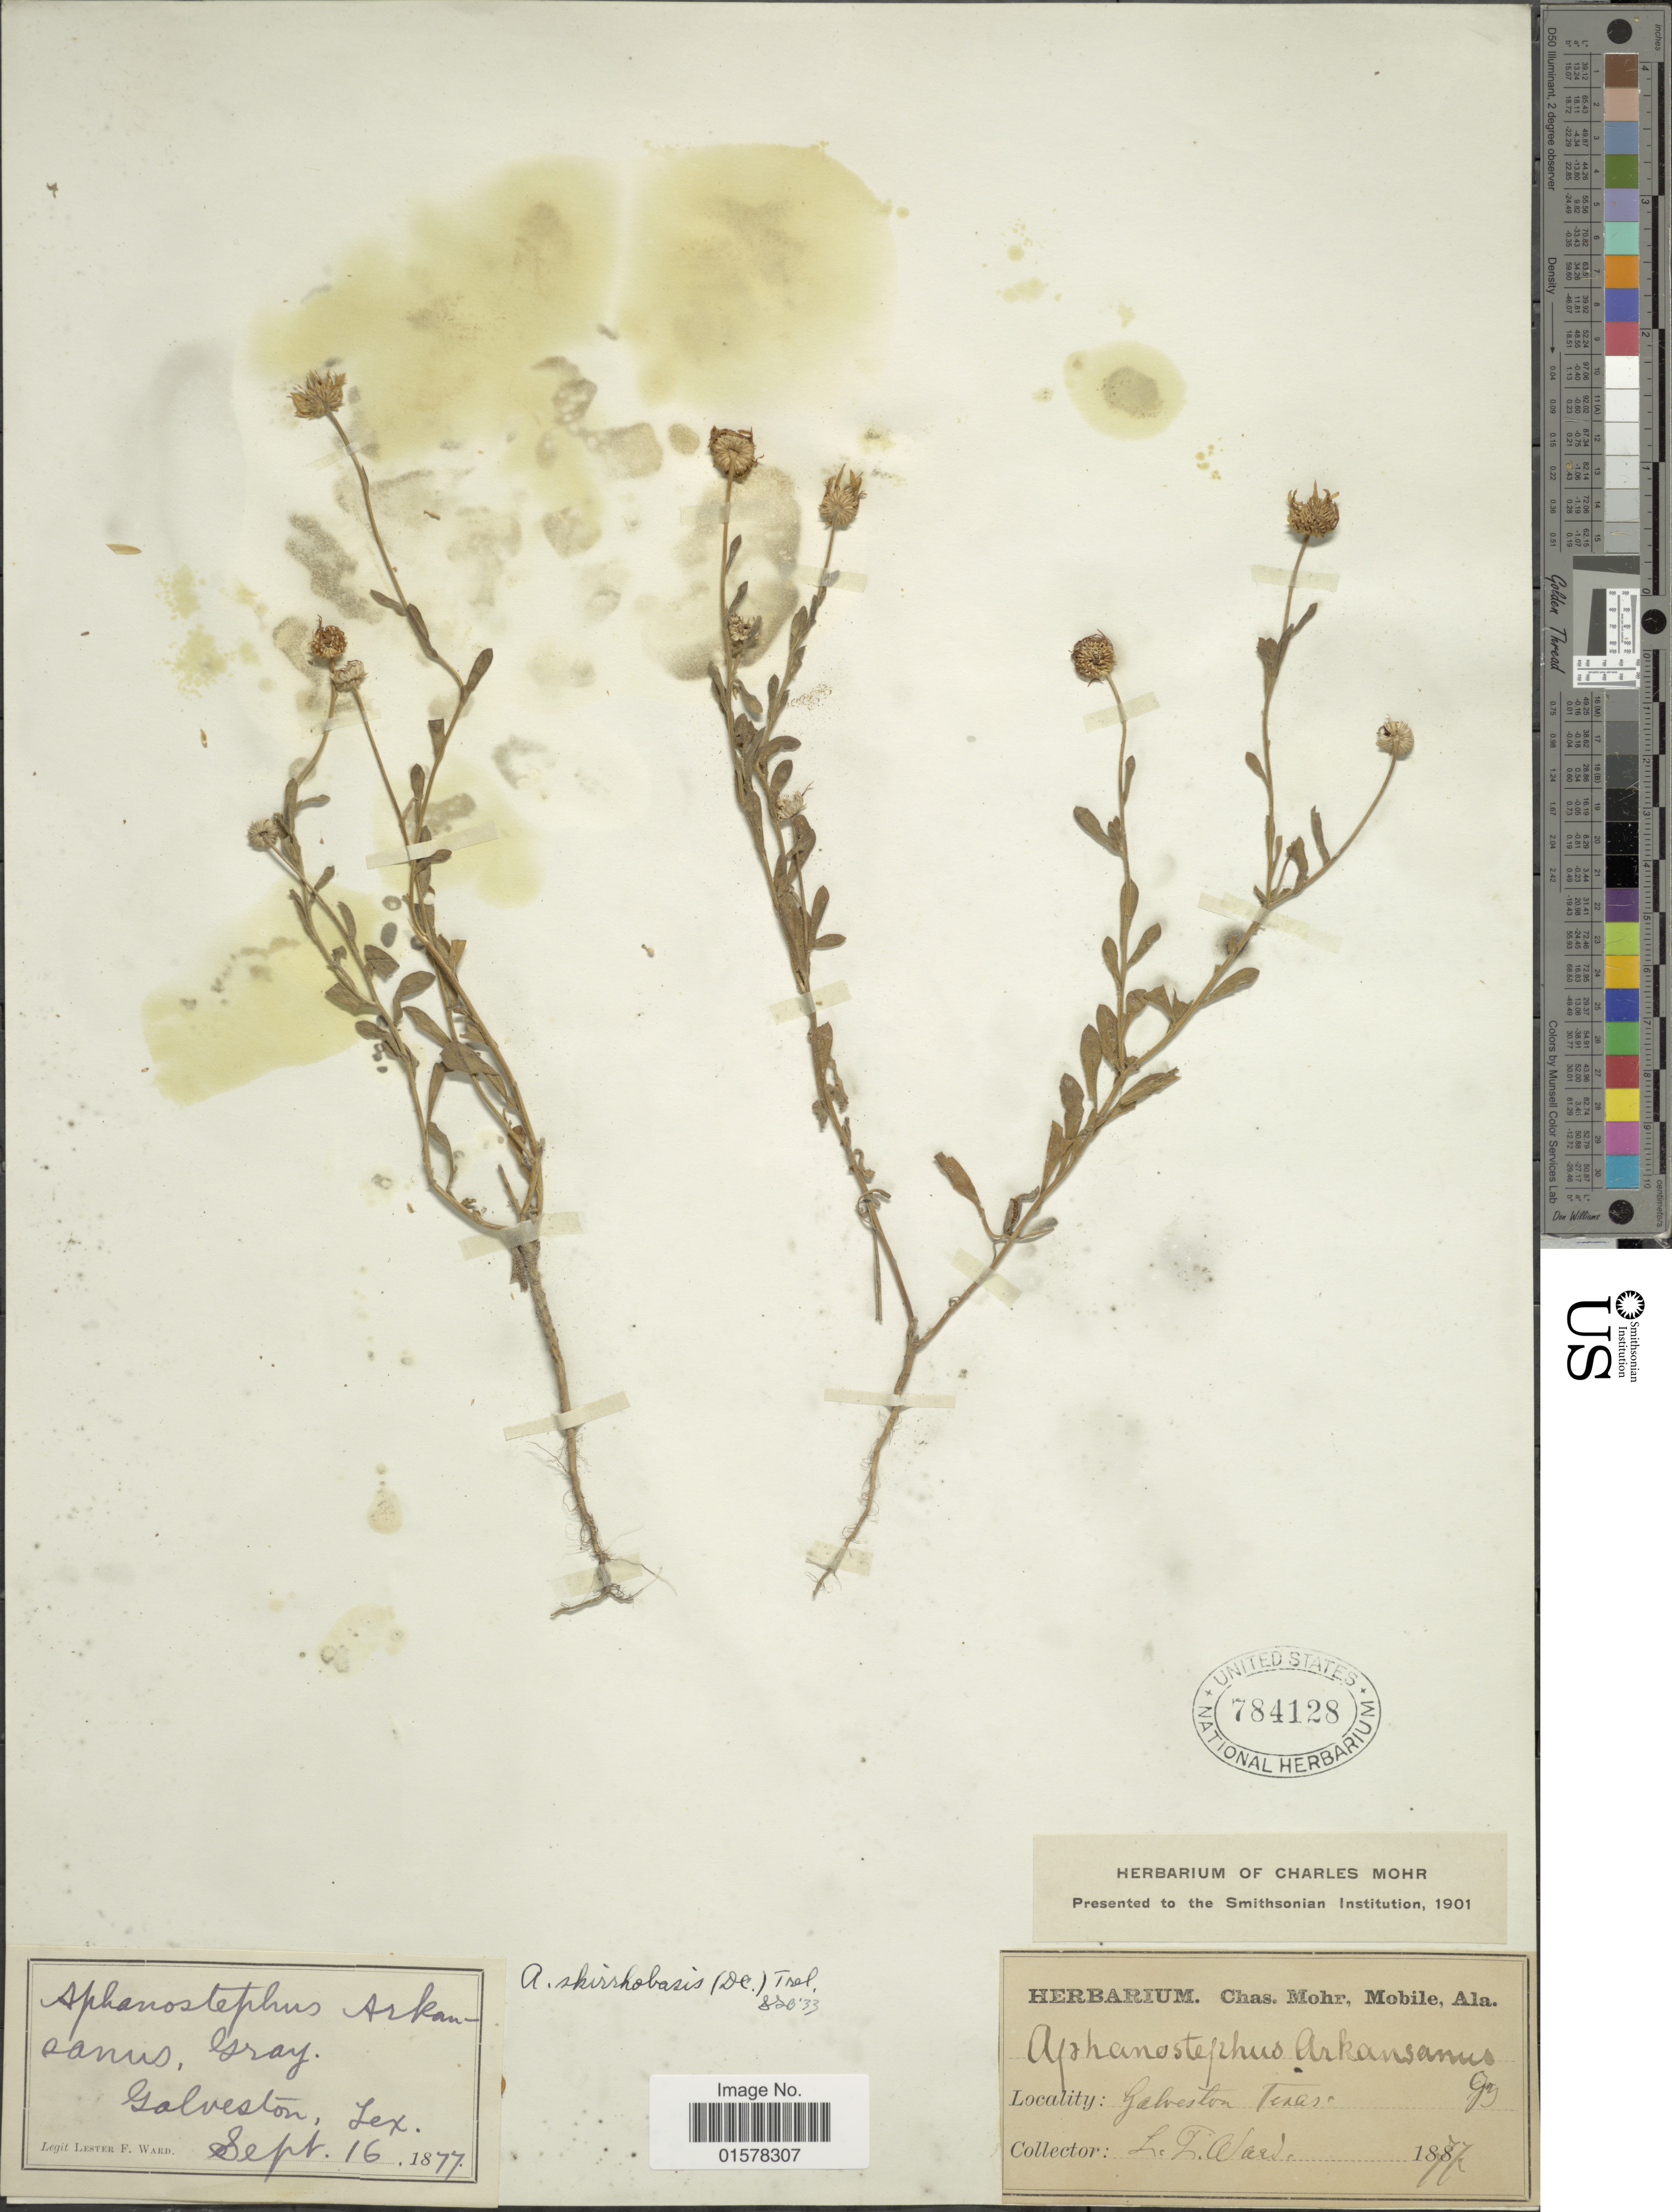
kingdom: Plantae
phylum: Tracheophyta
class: Magnoliopsida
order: Asterales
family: Asteraceae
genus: Aphanostephus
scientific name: Aphanostephus skirrhobasis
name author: (DC.) Trel. ex Coville & Branner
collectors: L. F. Ward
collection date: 1877-09-16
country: United States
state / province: Texas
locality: Galveston, Texas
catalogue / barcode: US 784128